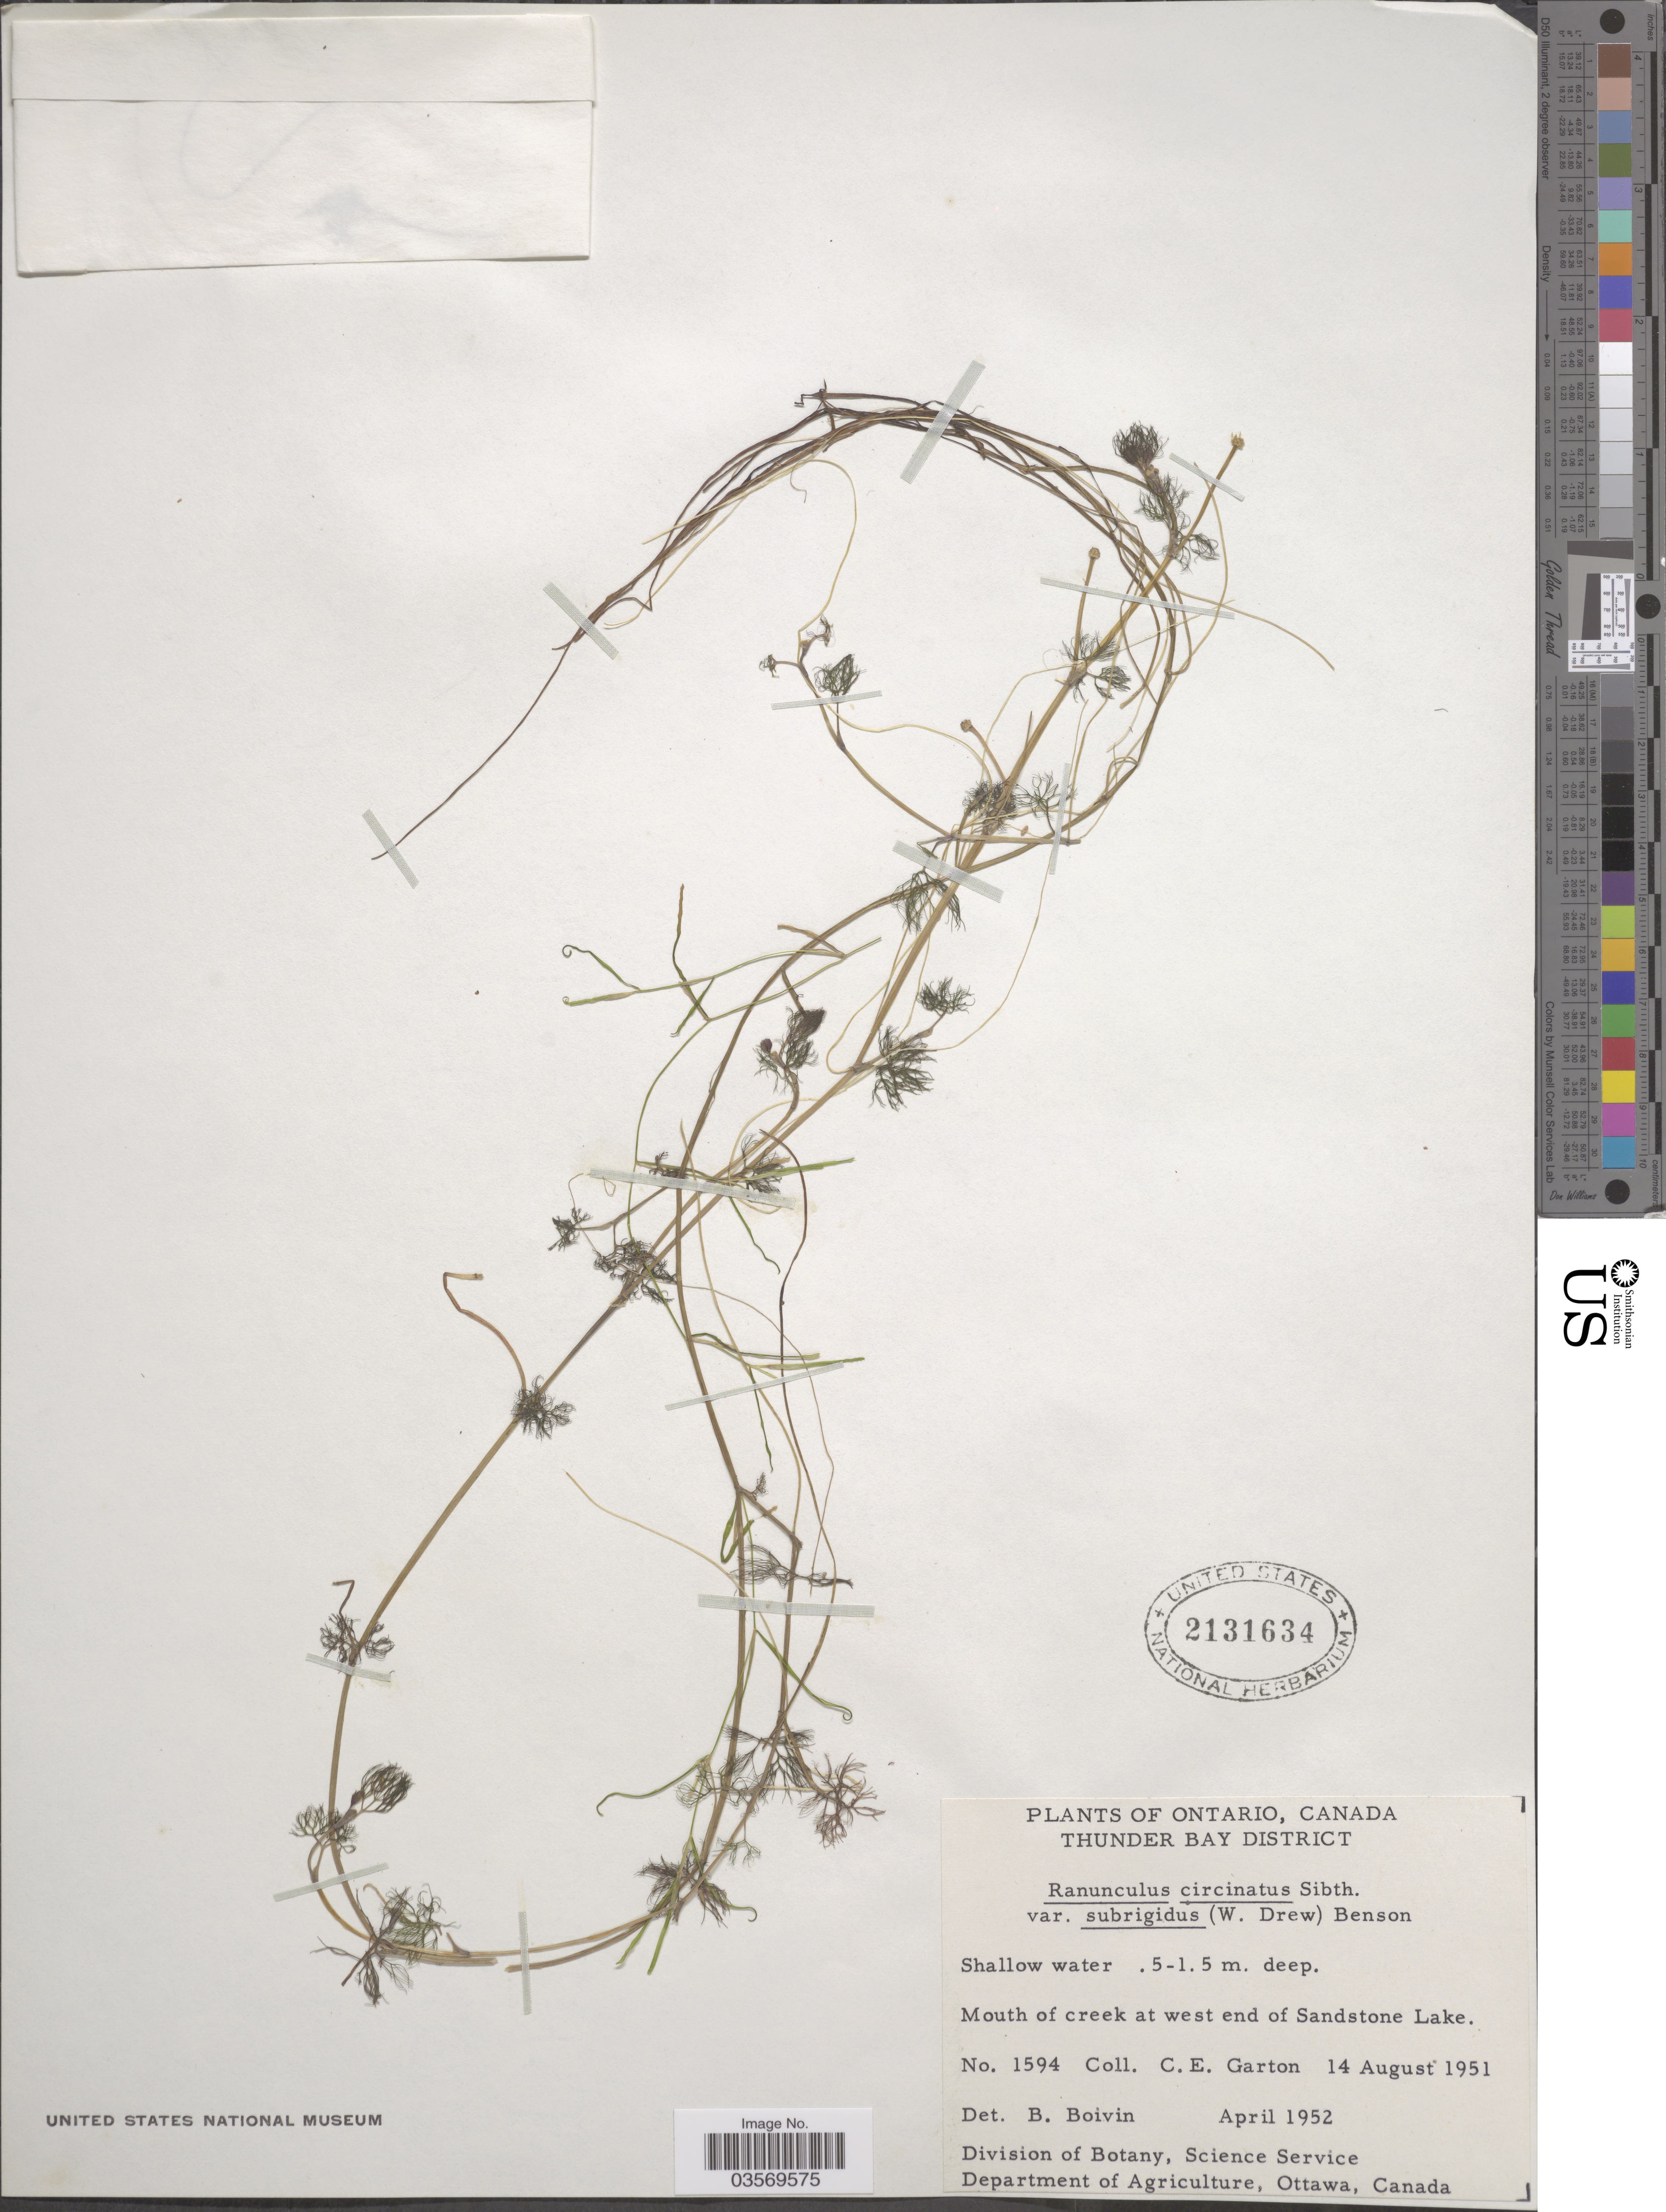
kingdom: Plantae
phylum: Tracheophyta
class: Magnoliopsida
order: Ranunculales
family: Ranunculaceae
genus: Ranunculus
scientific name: Ranunculus subrigidus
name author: W.B. Drew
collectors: C. E. Garton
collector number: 1594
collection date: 1951-08-14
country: Canada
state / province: Ontario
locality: Thunder Bay District. Shallow water. Mouth of creek at west end of Sandstone Lake.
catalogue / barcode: US 2131634